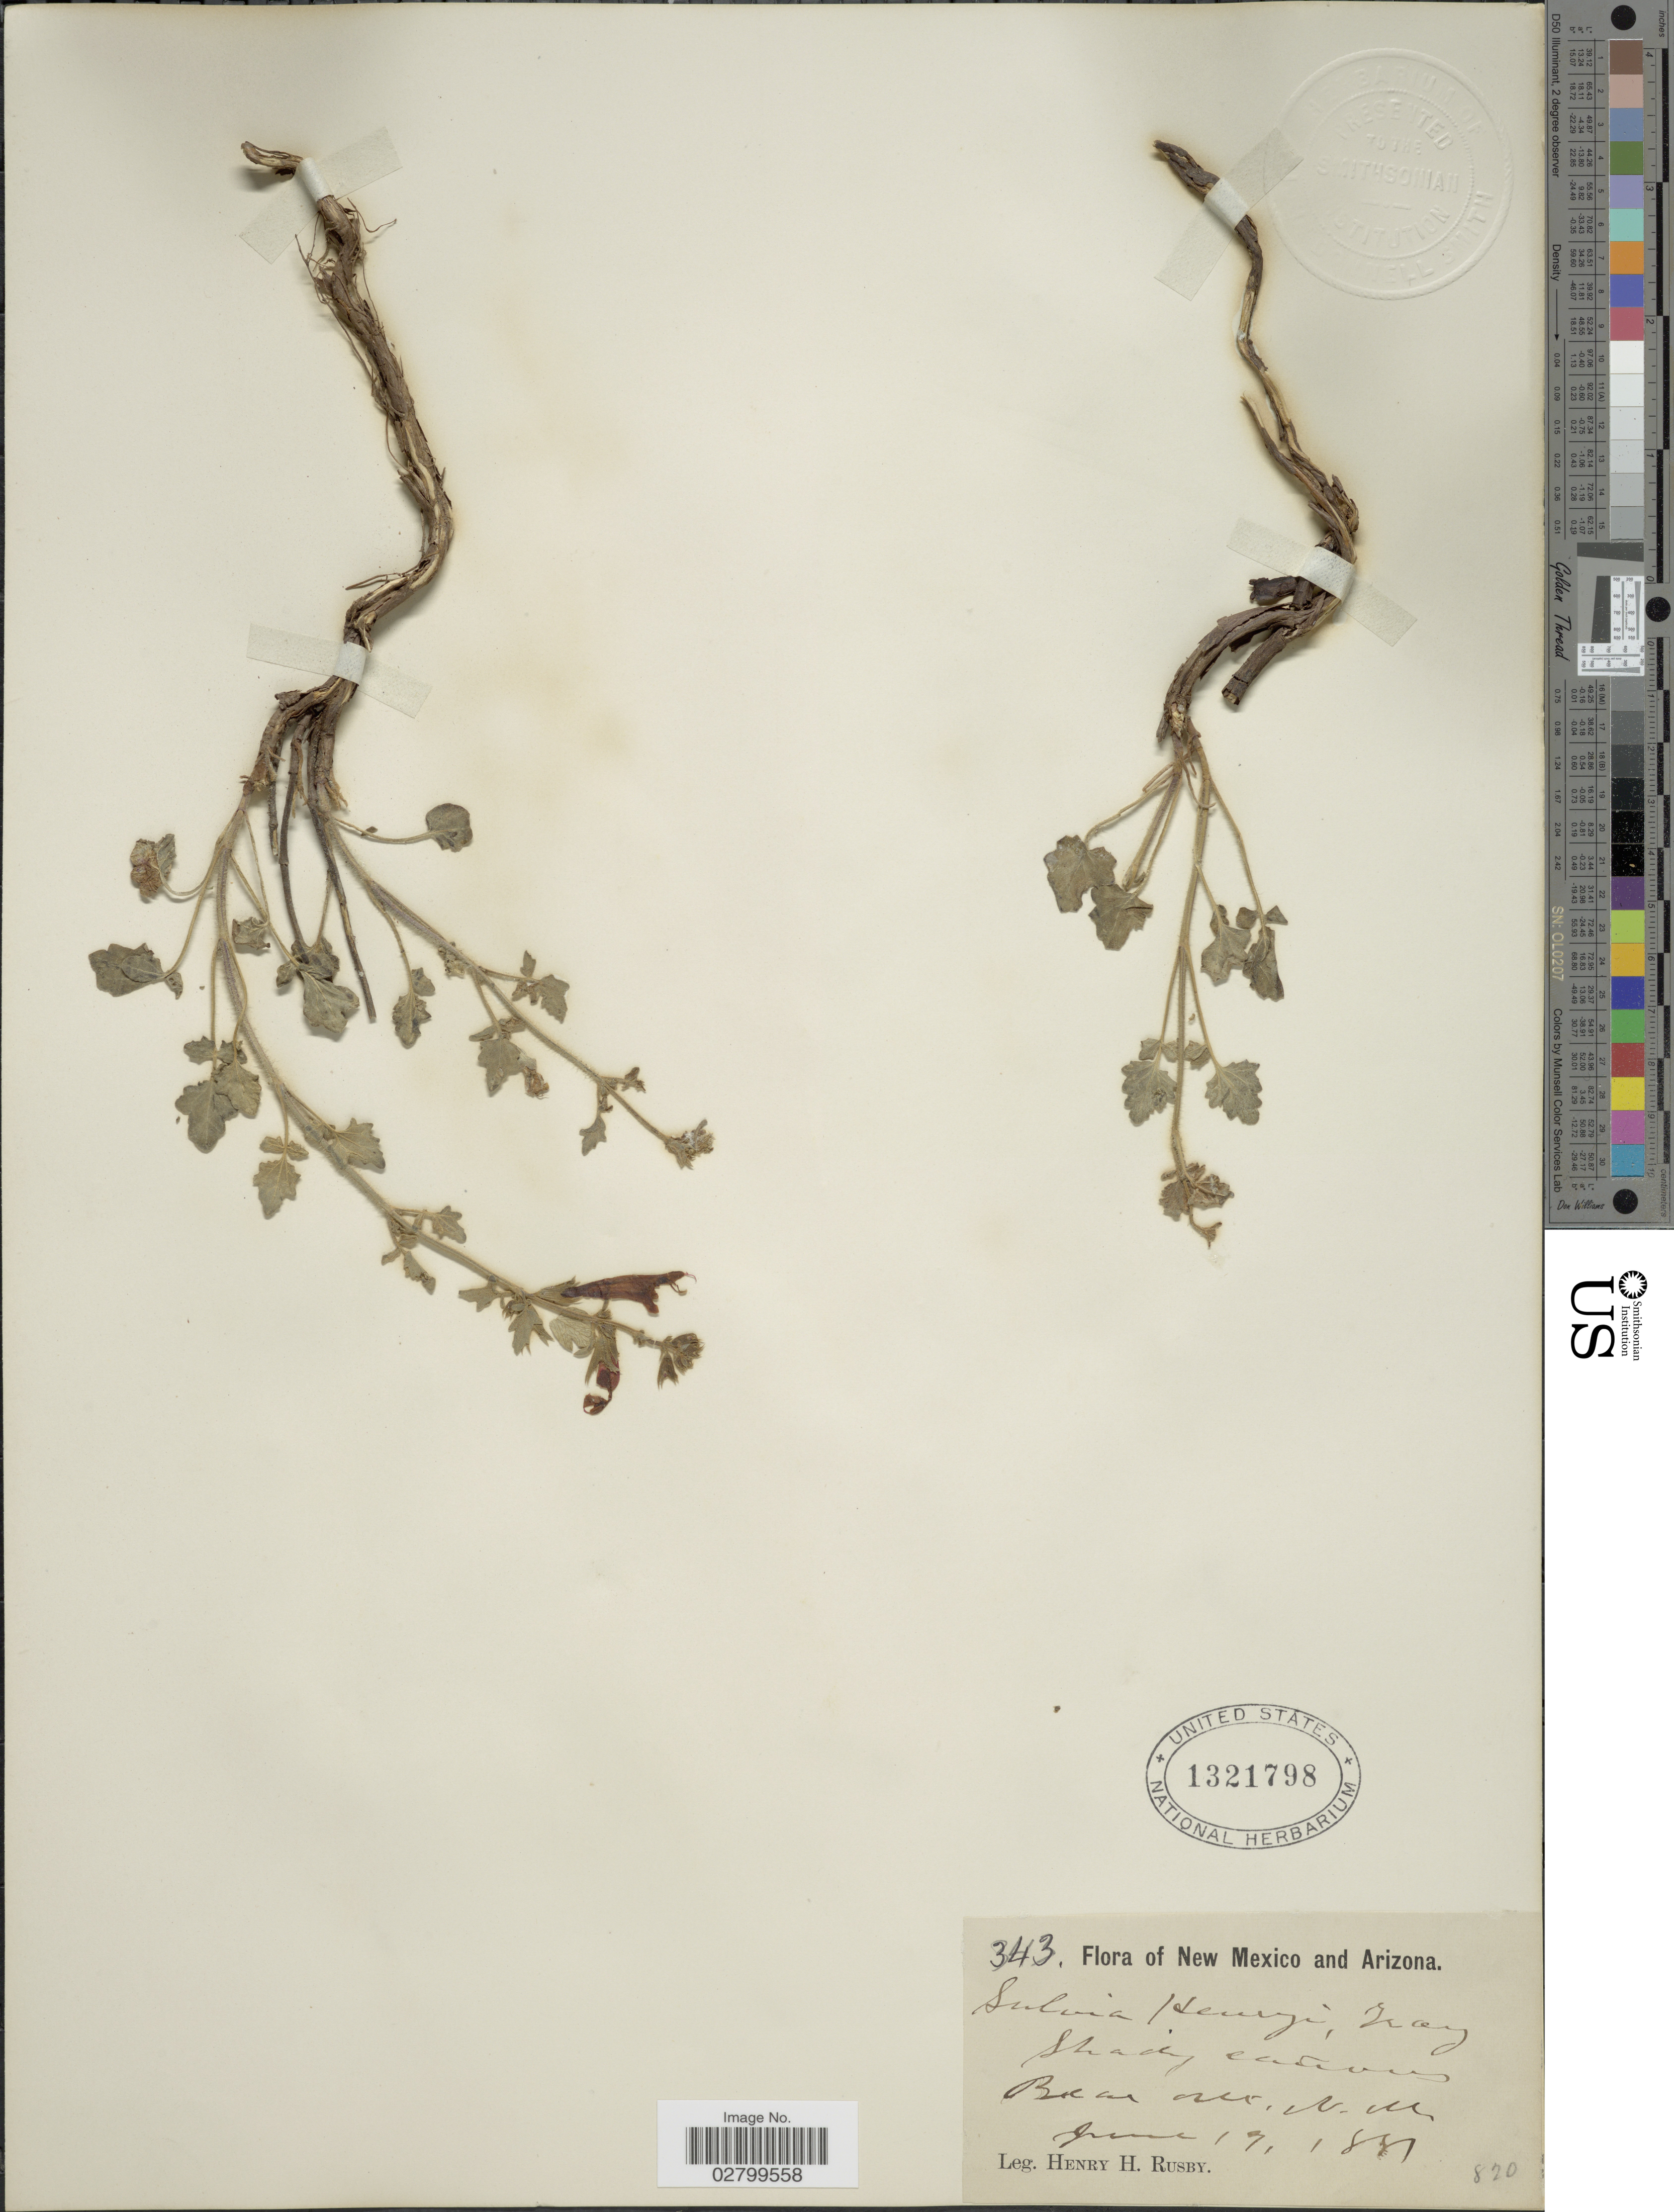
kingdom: Plantae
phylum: Tracheophyta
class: Magnoliopsida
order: Lamiales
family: Lamiaceae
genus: Salvia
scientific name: Salvia henryi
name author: A. Gray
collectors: H. H. Rusby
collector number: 343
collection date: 1881-06-19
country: United States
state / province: New Mexico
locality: Bear Mt.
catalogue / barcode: US 1321798